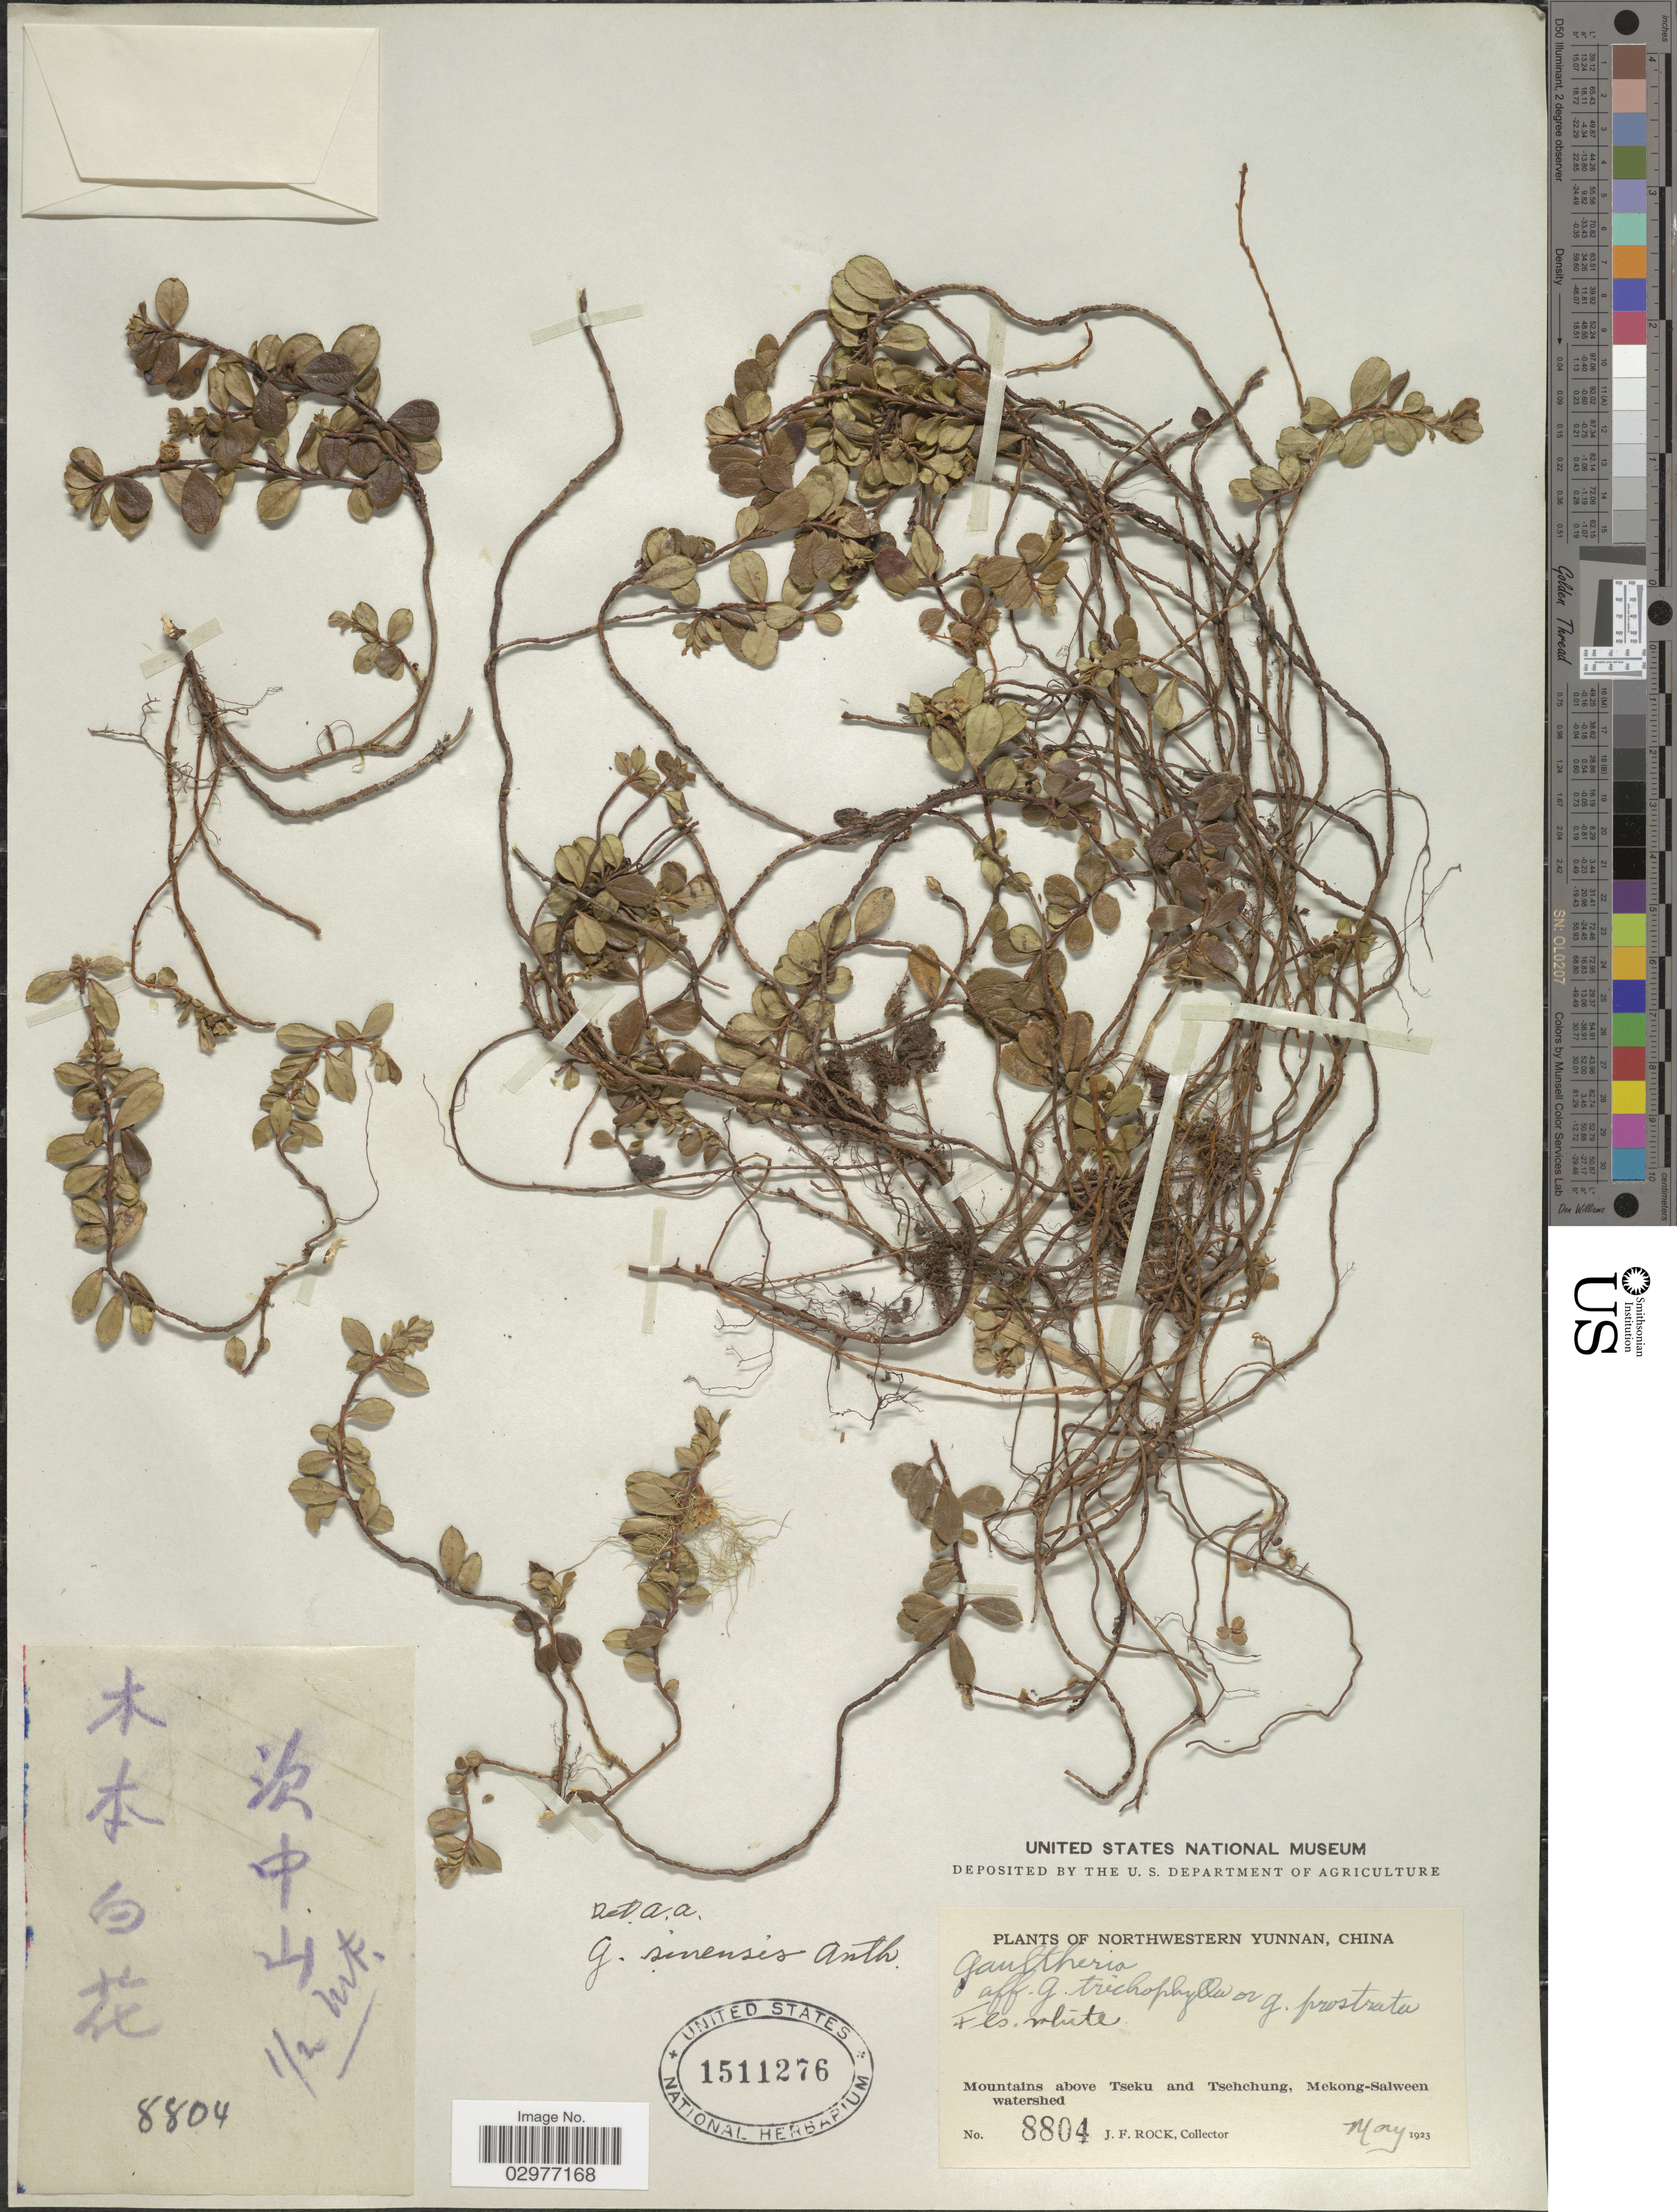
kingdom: Plantae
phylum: Tracheophyta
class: Magnoliopsida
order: Ericales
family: Ericaceae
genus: Gaultheria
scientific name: Gaultheria sinensis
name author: J. Anthony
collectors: J. Rock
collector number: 8804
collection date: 1923-05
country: China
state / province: Yunnan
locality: Northwestern Yunnan. Mountains above Tseku and Tsehchung, Mekong-Salween watershed.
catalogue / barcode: US 1511276